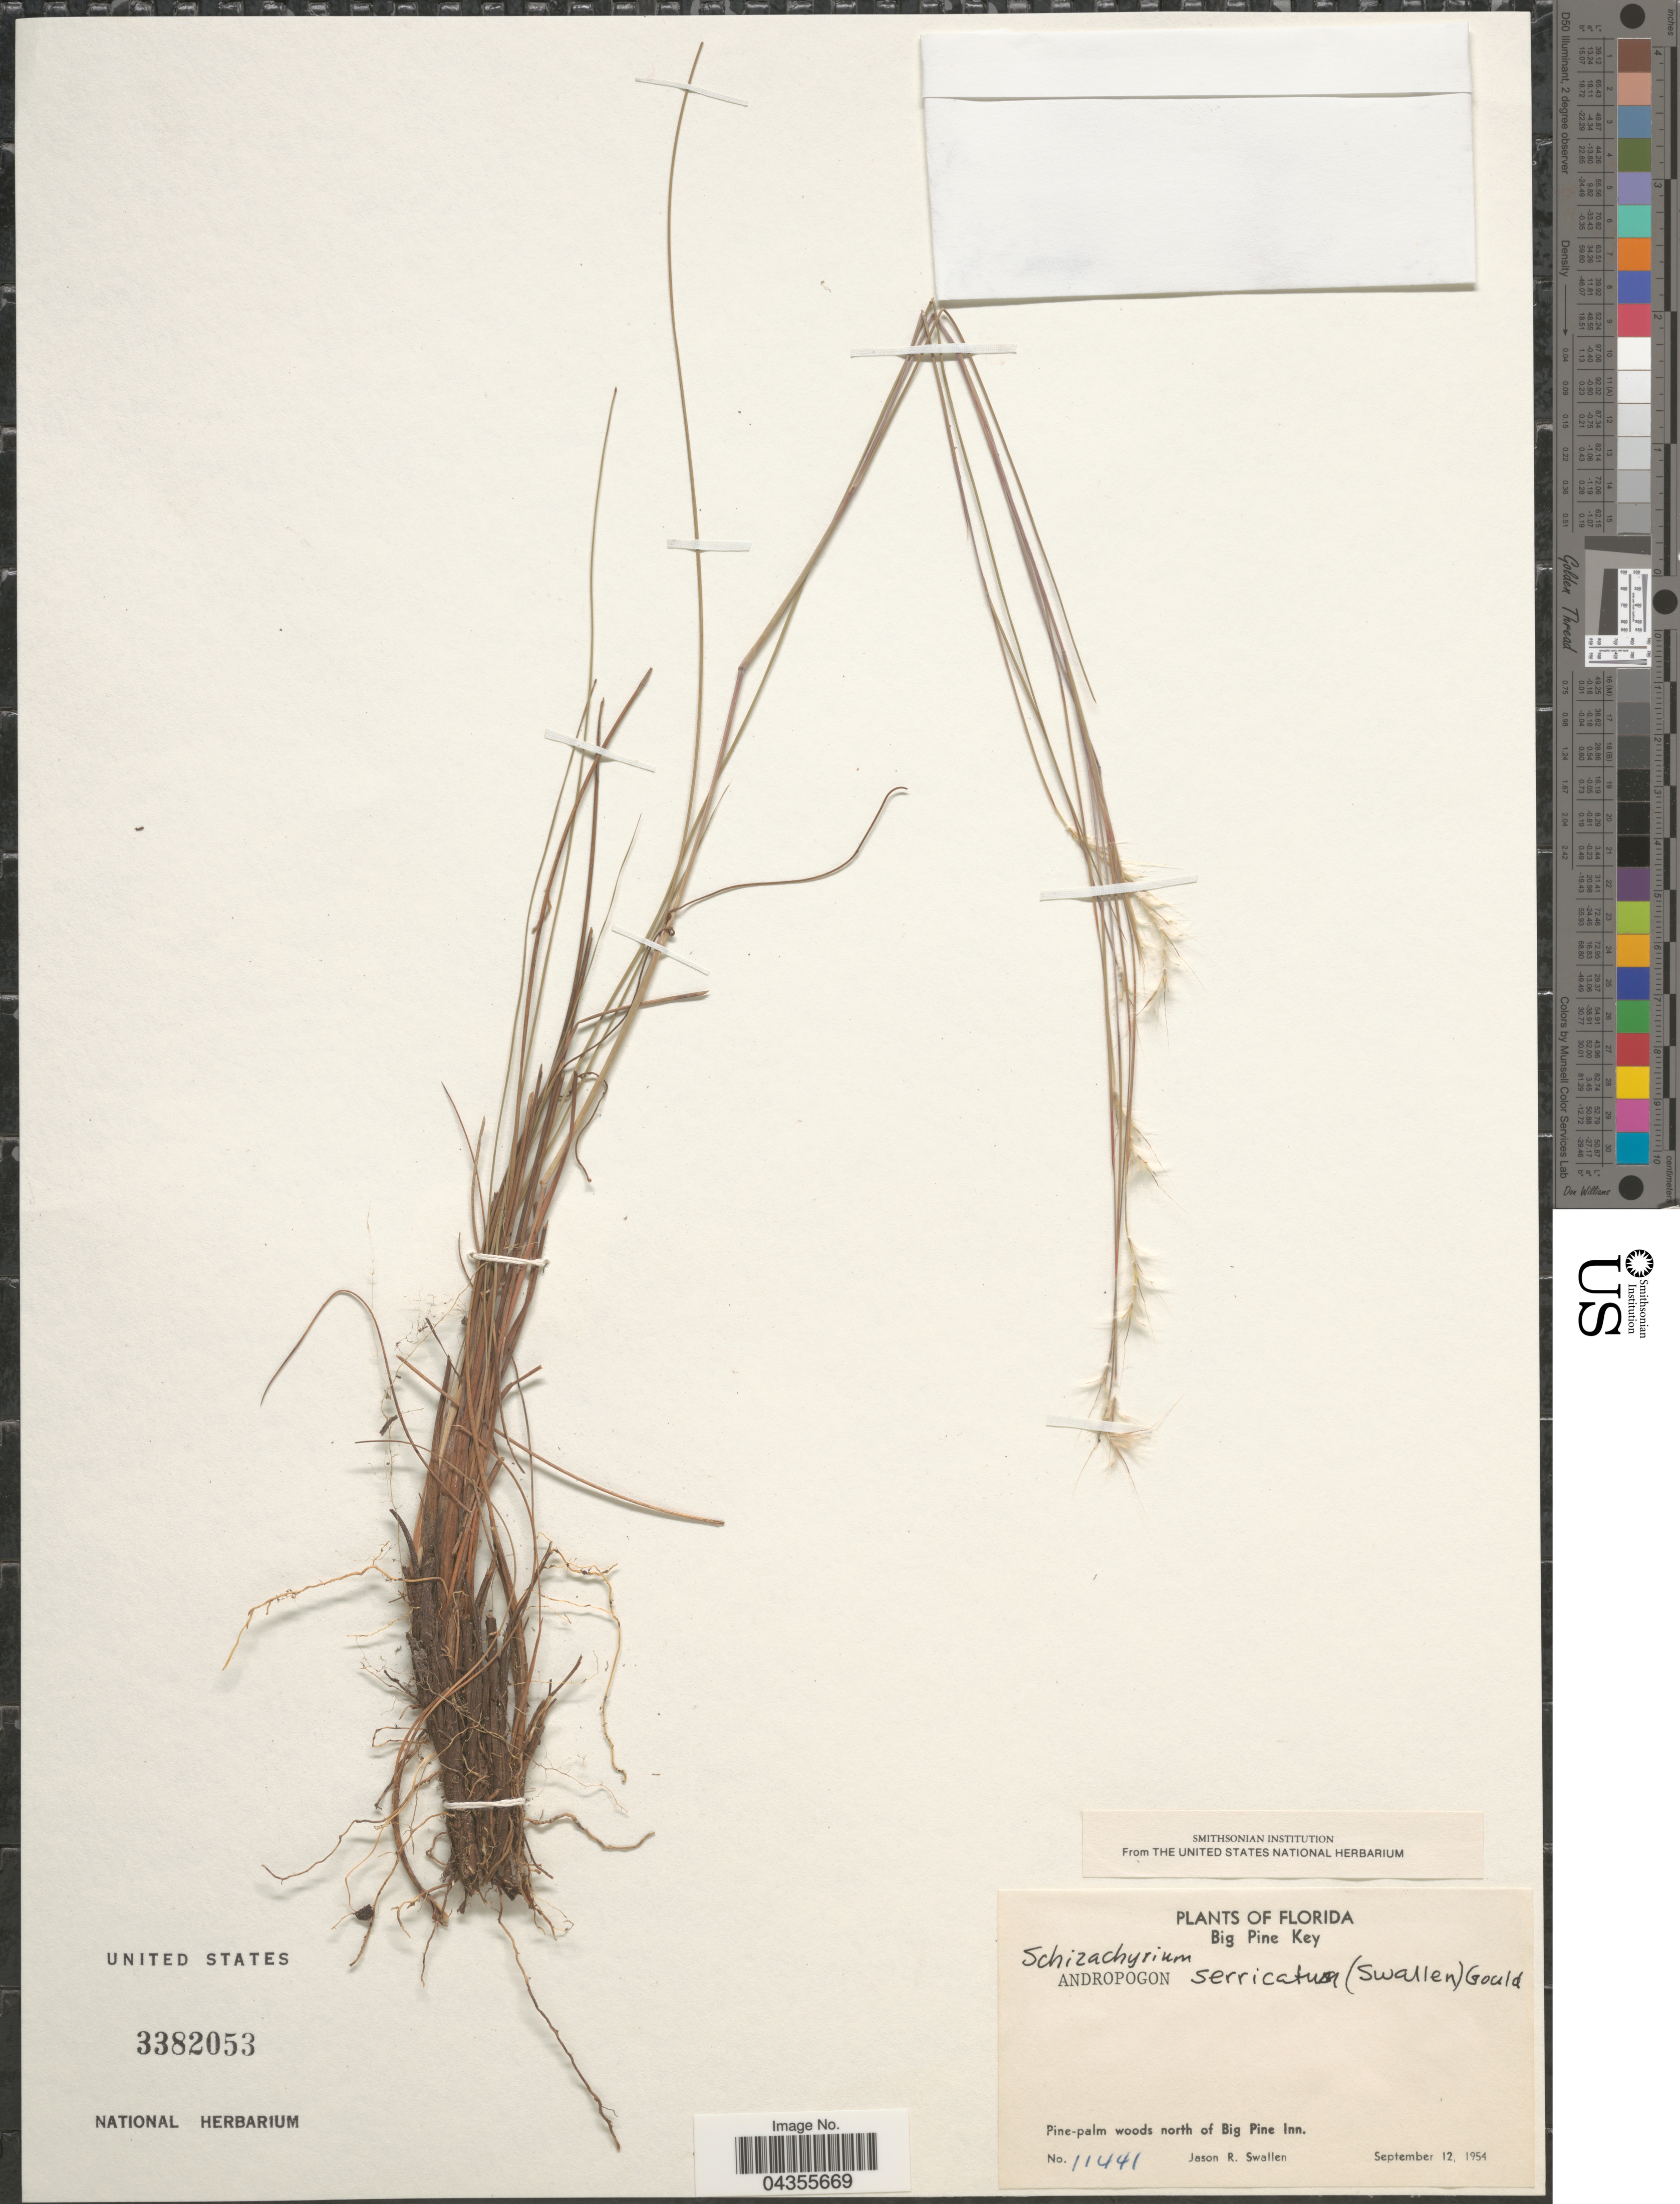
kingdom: Plantae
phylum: Tracheophyta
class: Liliopsida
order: Poales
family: Poaceae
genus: Schizachyrium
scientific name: Schizachyrium sericatum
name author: (Swallen) Gould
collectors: J. R. Swallen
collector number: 11441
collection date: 1954-09-12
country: United States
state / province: Florida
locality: Big Pine Key. Pine-palm woods north of Big Pine Inn.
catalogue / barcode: US 3382053